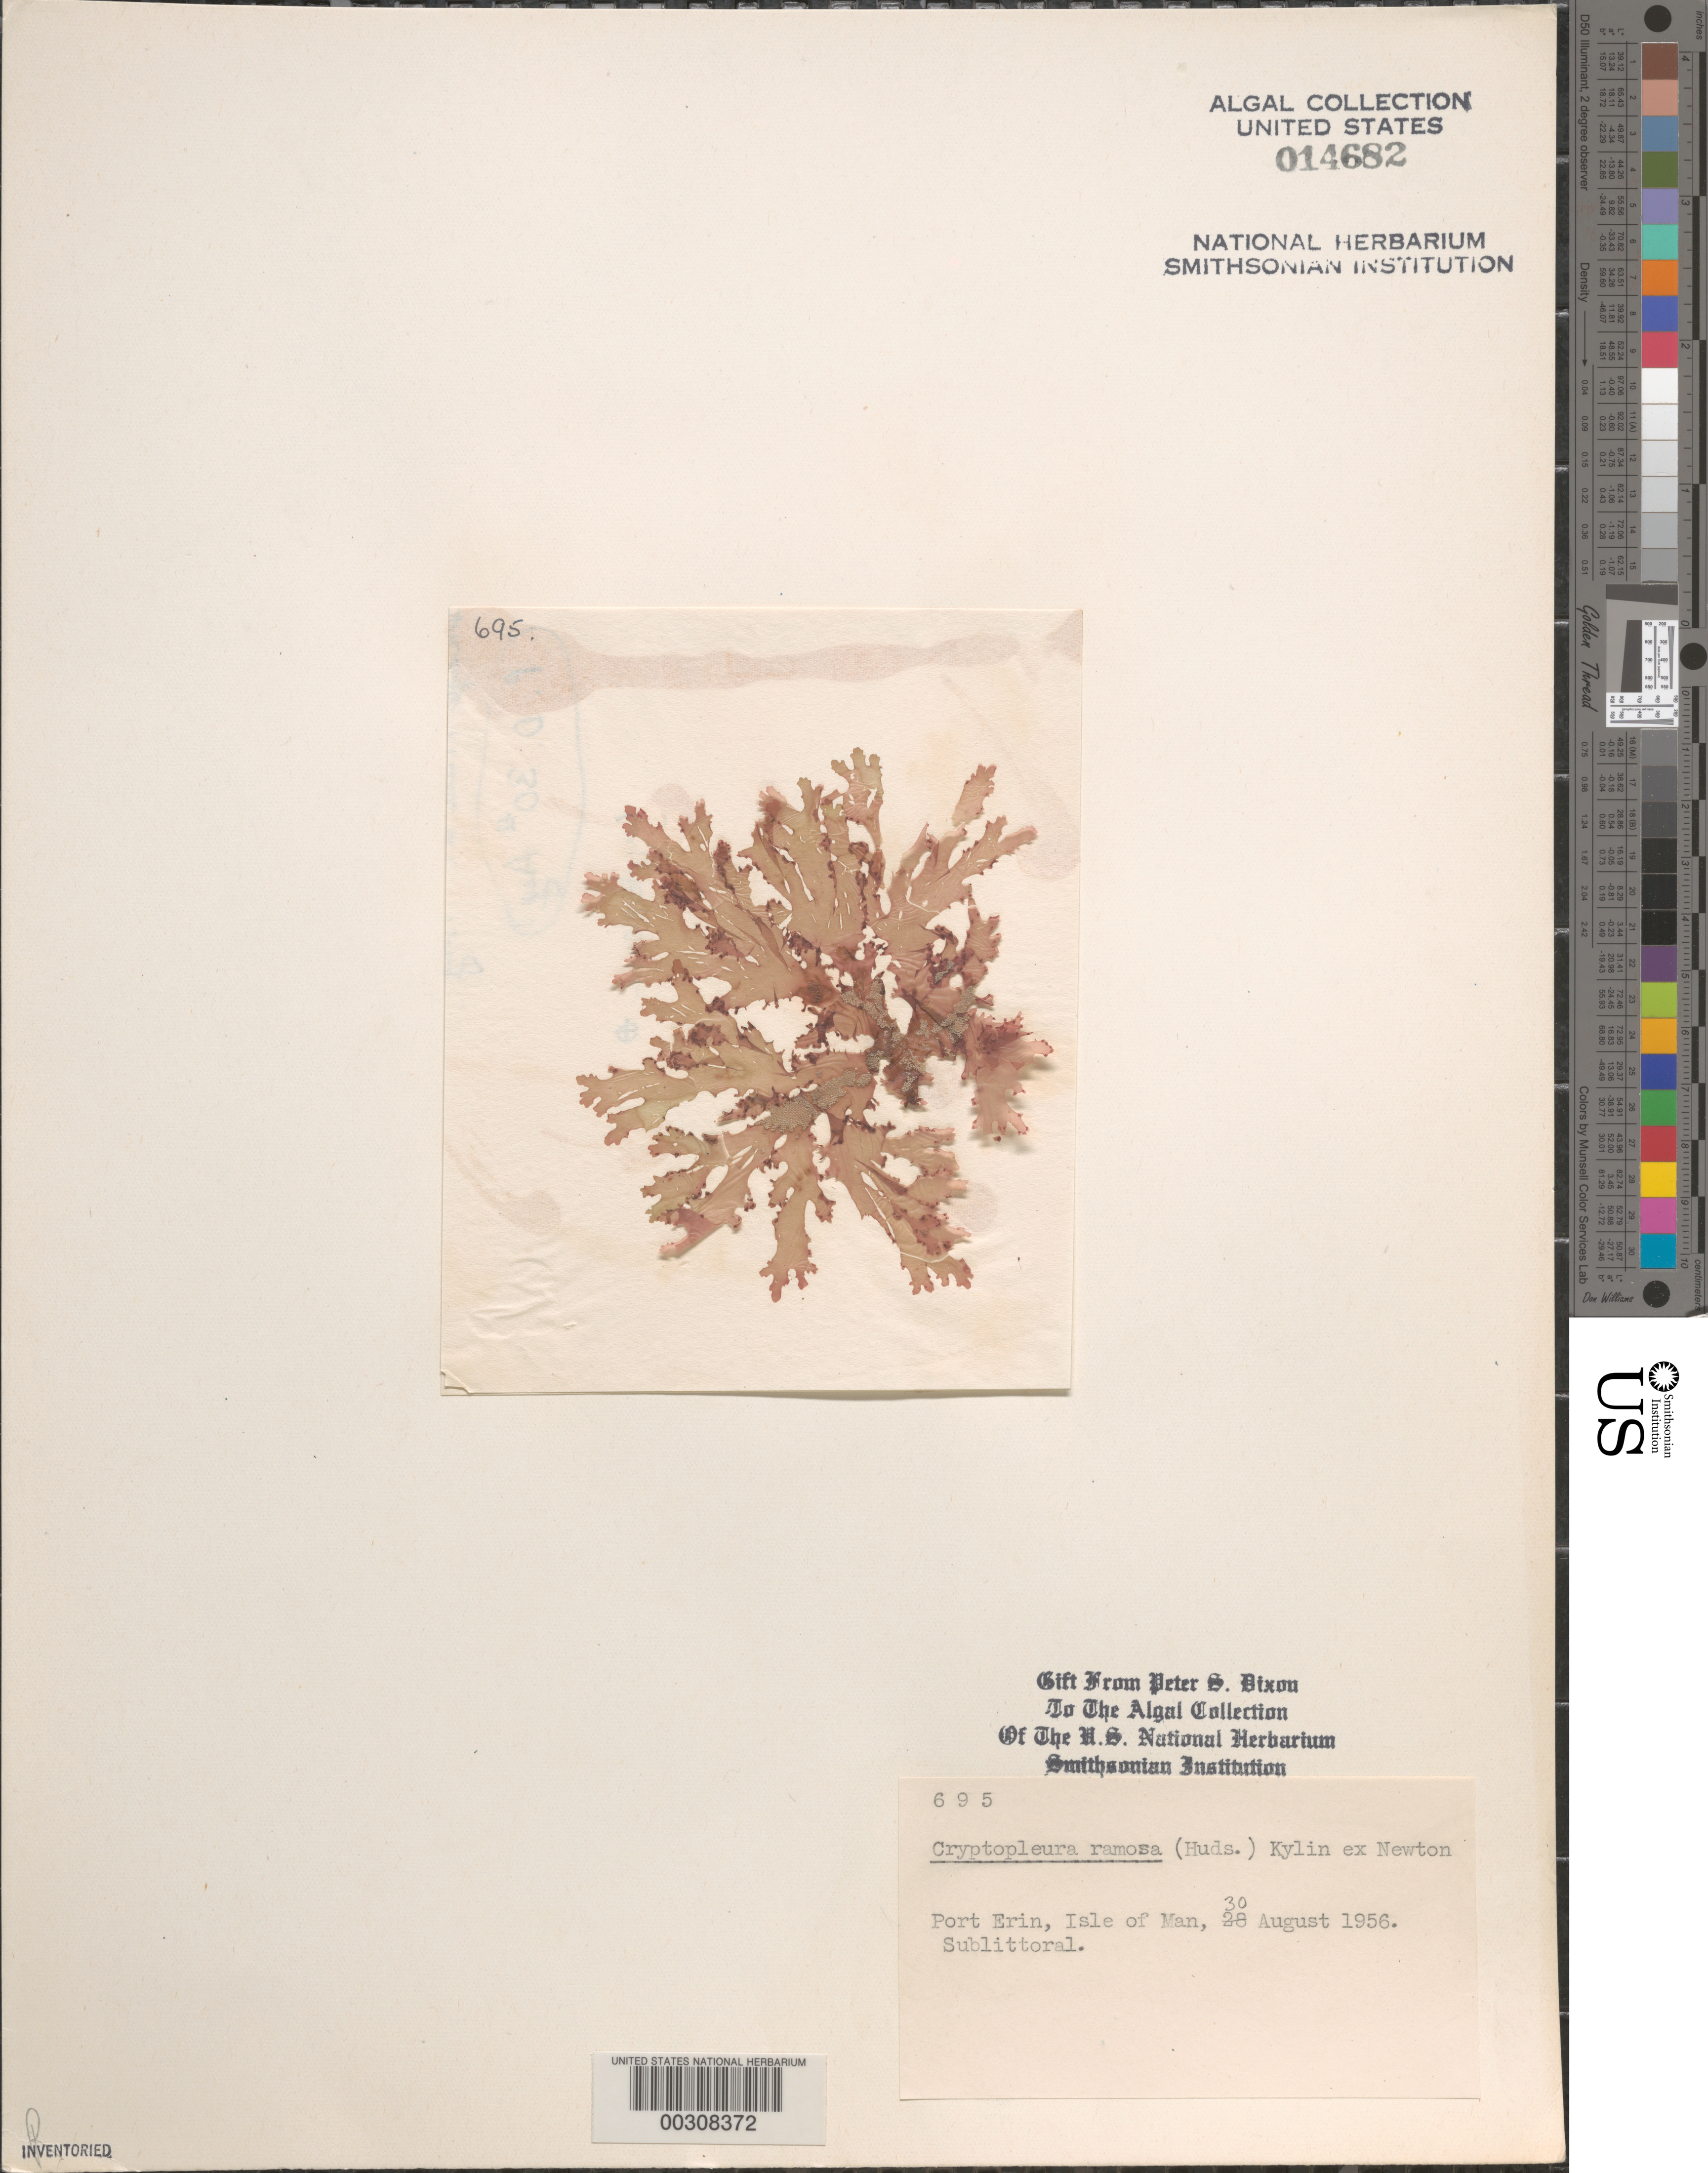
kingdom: Plantae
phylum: Rhodophyta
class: Florideophyceae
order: Ceramiales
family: Delesseriaceae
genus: Cryptopleura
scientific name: Cryptopleura ramosa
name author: (Huds.) L.M. Newton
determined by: Dixon, P. S.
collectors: P. S. Dixon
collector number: PSD 695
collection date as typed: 30 Aug 1956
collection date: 1956-08-30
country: United Kingdom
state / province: England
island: Isle of Man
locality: Port Erin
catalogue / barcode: US 14682